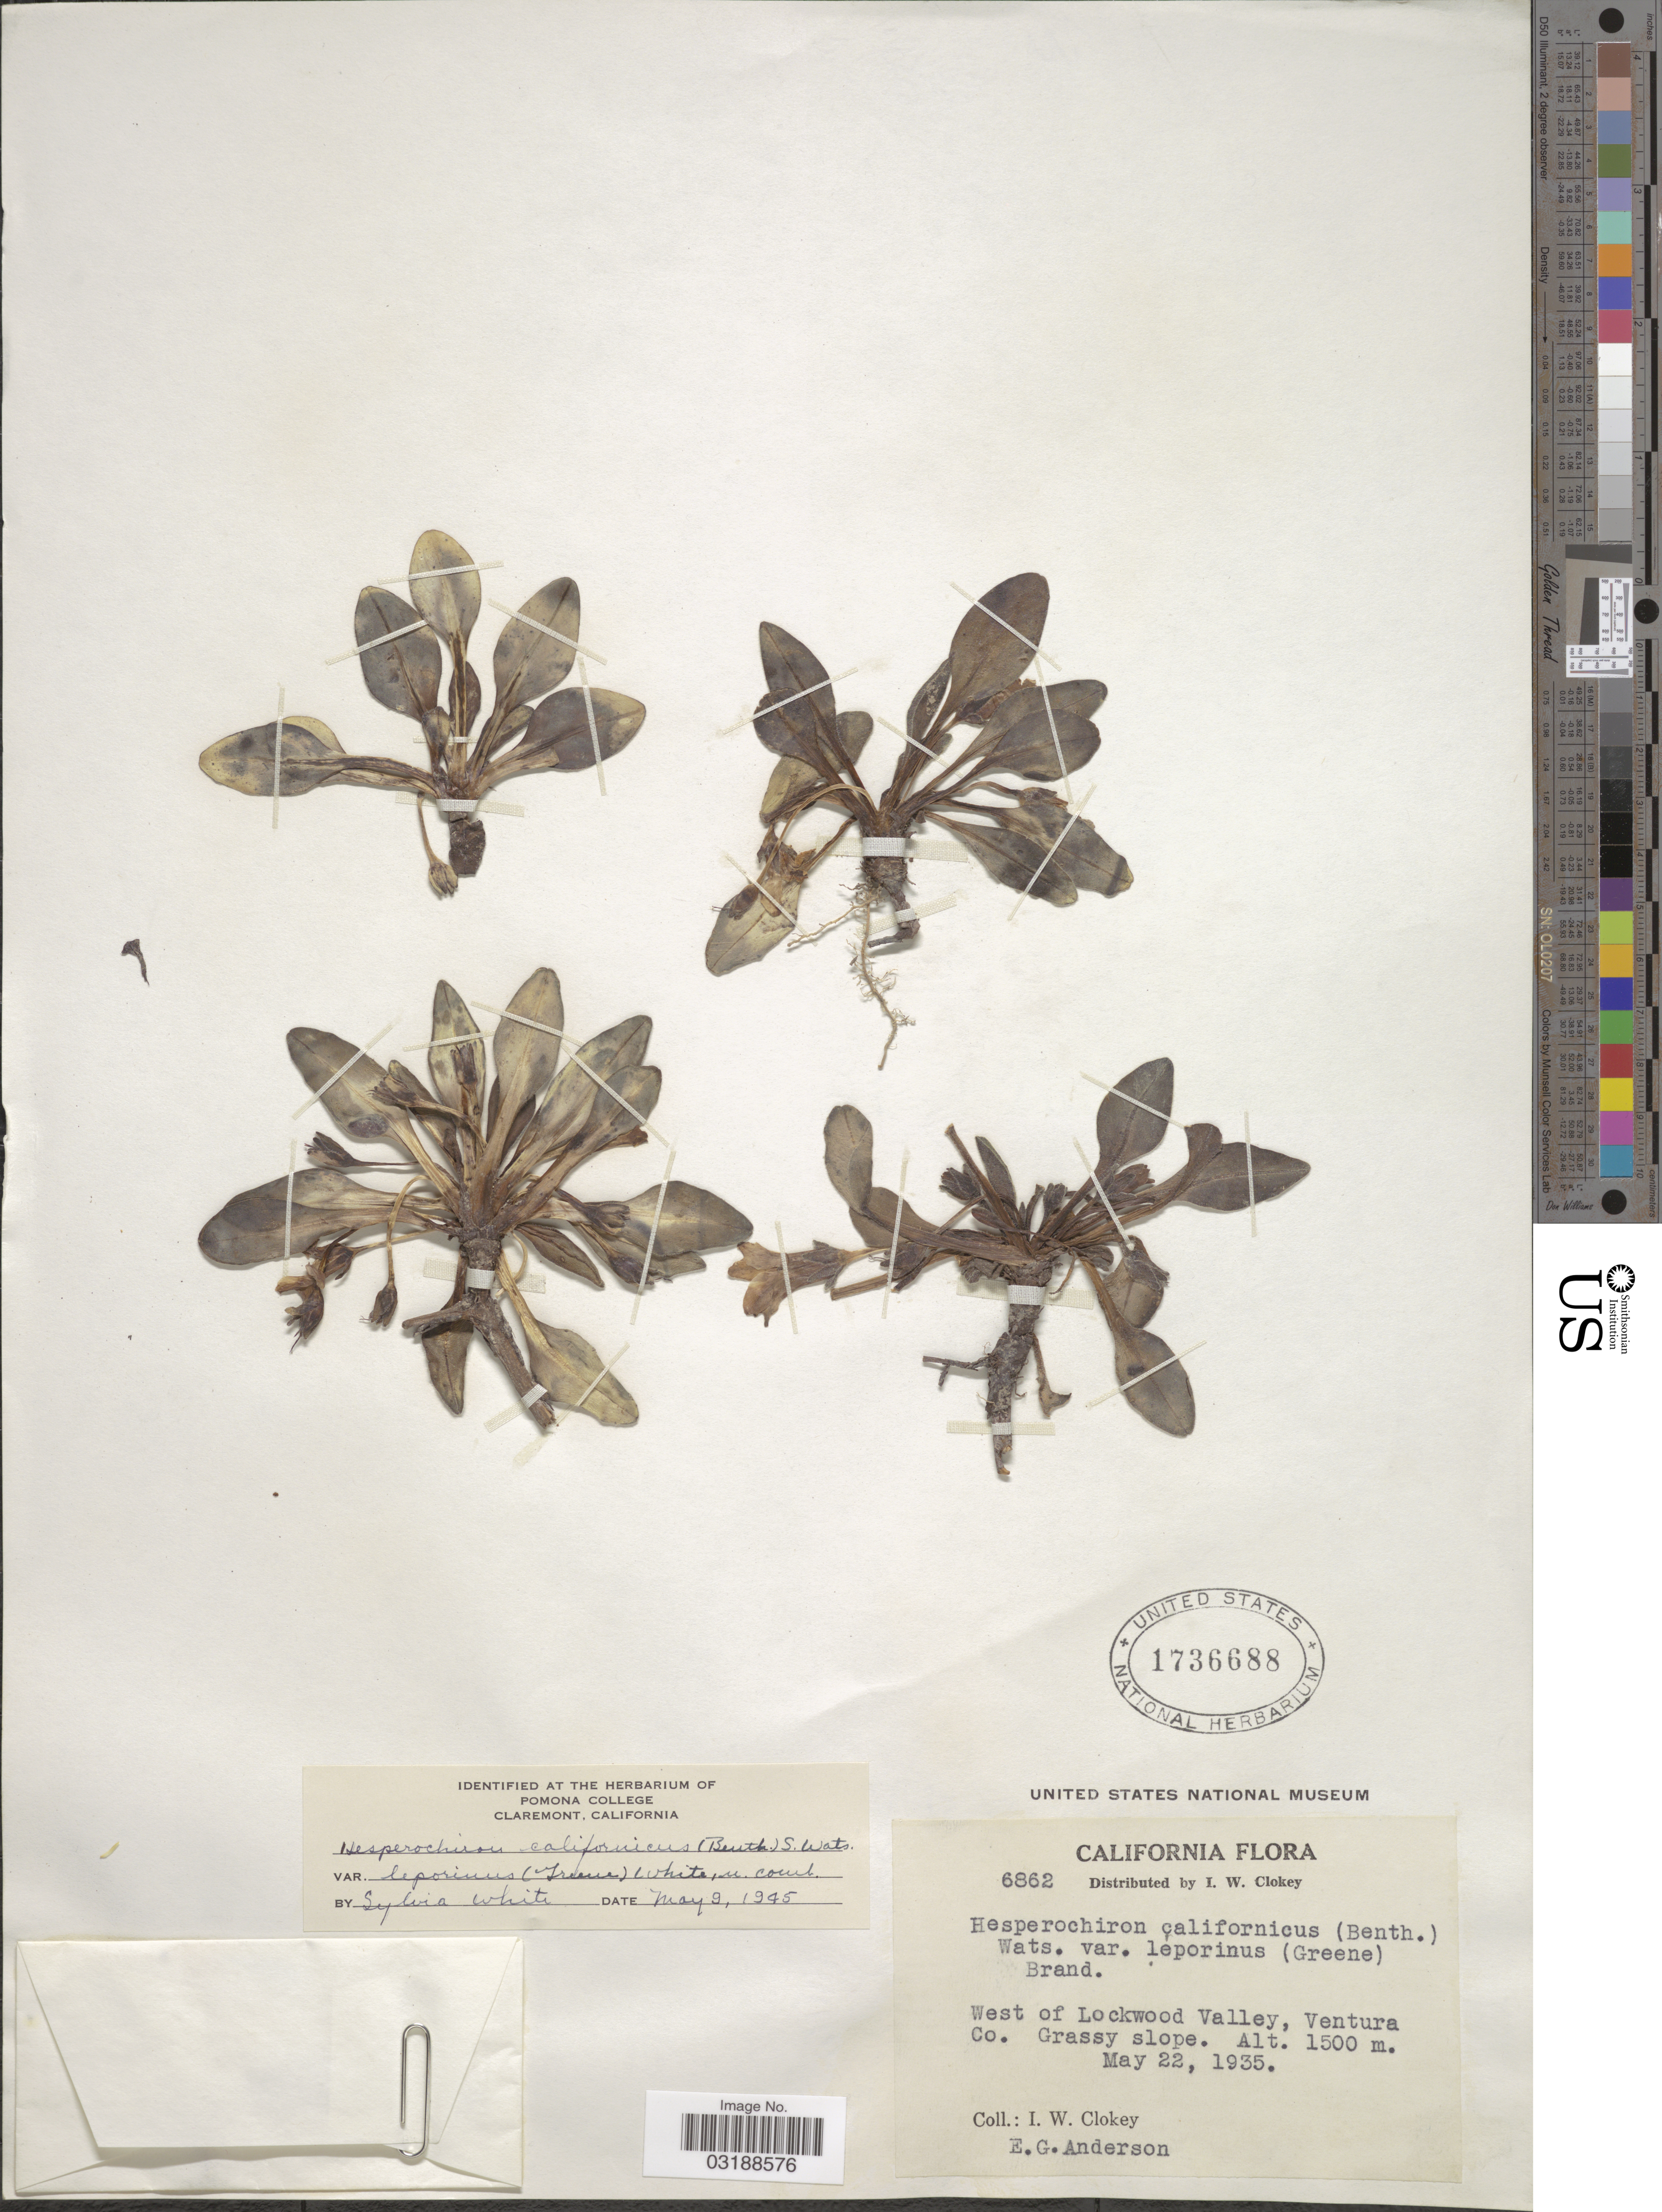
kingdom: Plantae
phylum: Tracheophyta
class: Magnoliopsida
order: Boraginales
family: Hydrophyllaceae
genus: Hesperochiron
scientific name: Hesperochiron californicus var. leporinus White ined.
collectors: I. W. Clokey & E. G. Anderson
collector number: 6862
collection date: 1935-05-22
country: United States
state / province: California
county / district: Ventura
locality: West of Lockwood Valley, Ventura Co.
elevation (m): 1500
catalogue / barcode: US 1736688